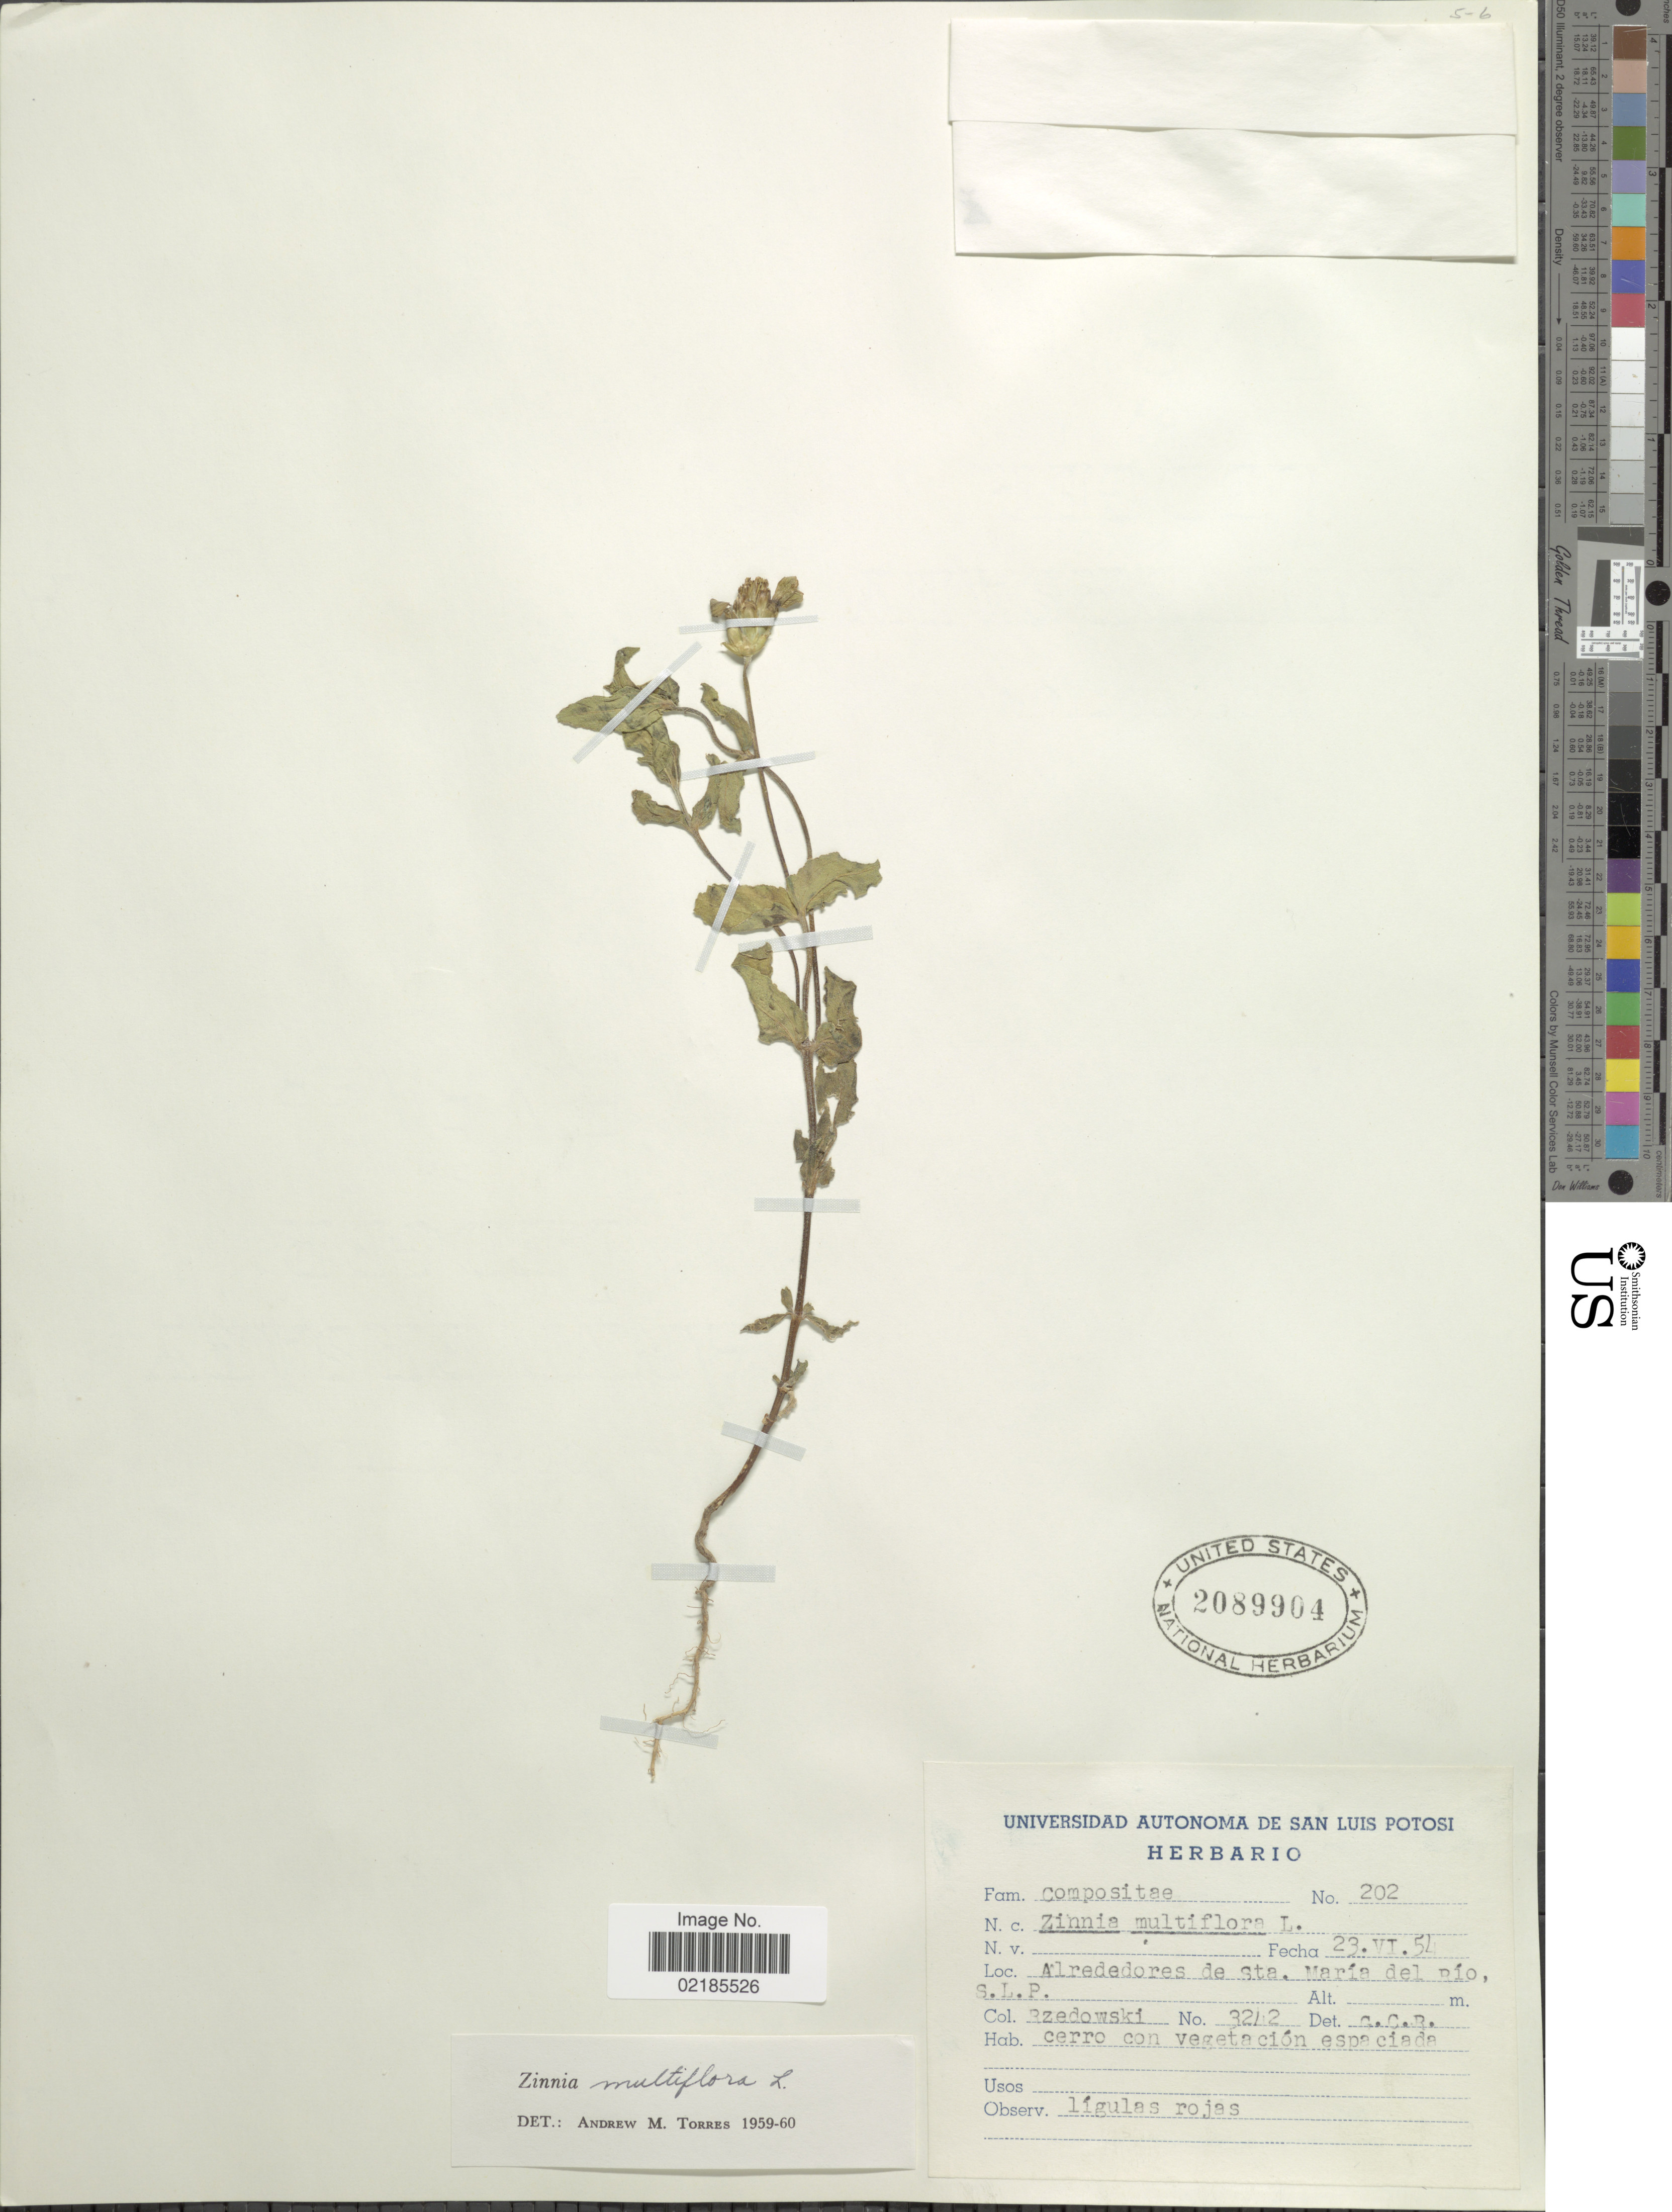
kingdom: Plantae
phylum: Tracheophyta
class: Magnoliopsida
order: Asterales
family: Asteraceae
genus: Zinnia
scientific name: Zinnia peruviana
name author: (L.) L.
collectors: Rzedowski, --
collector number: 3242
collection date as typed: Transcribed d/m/y: 23/6/54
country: Mexico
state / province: San Luis Potosí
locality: Alrededores de Sta. Mari del Rio, S. L. P.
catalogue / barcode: US 2089904